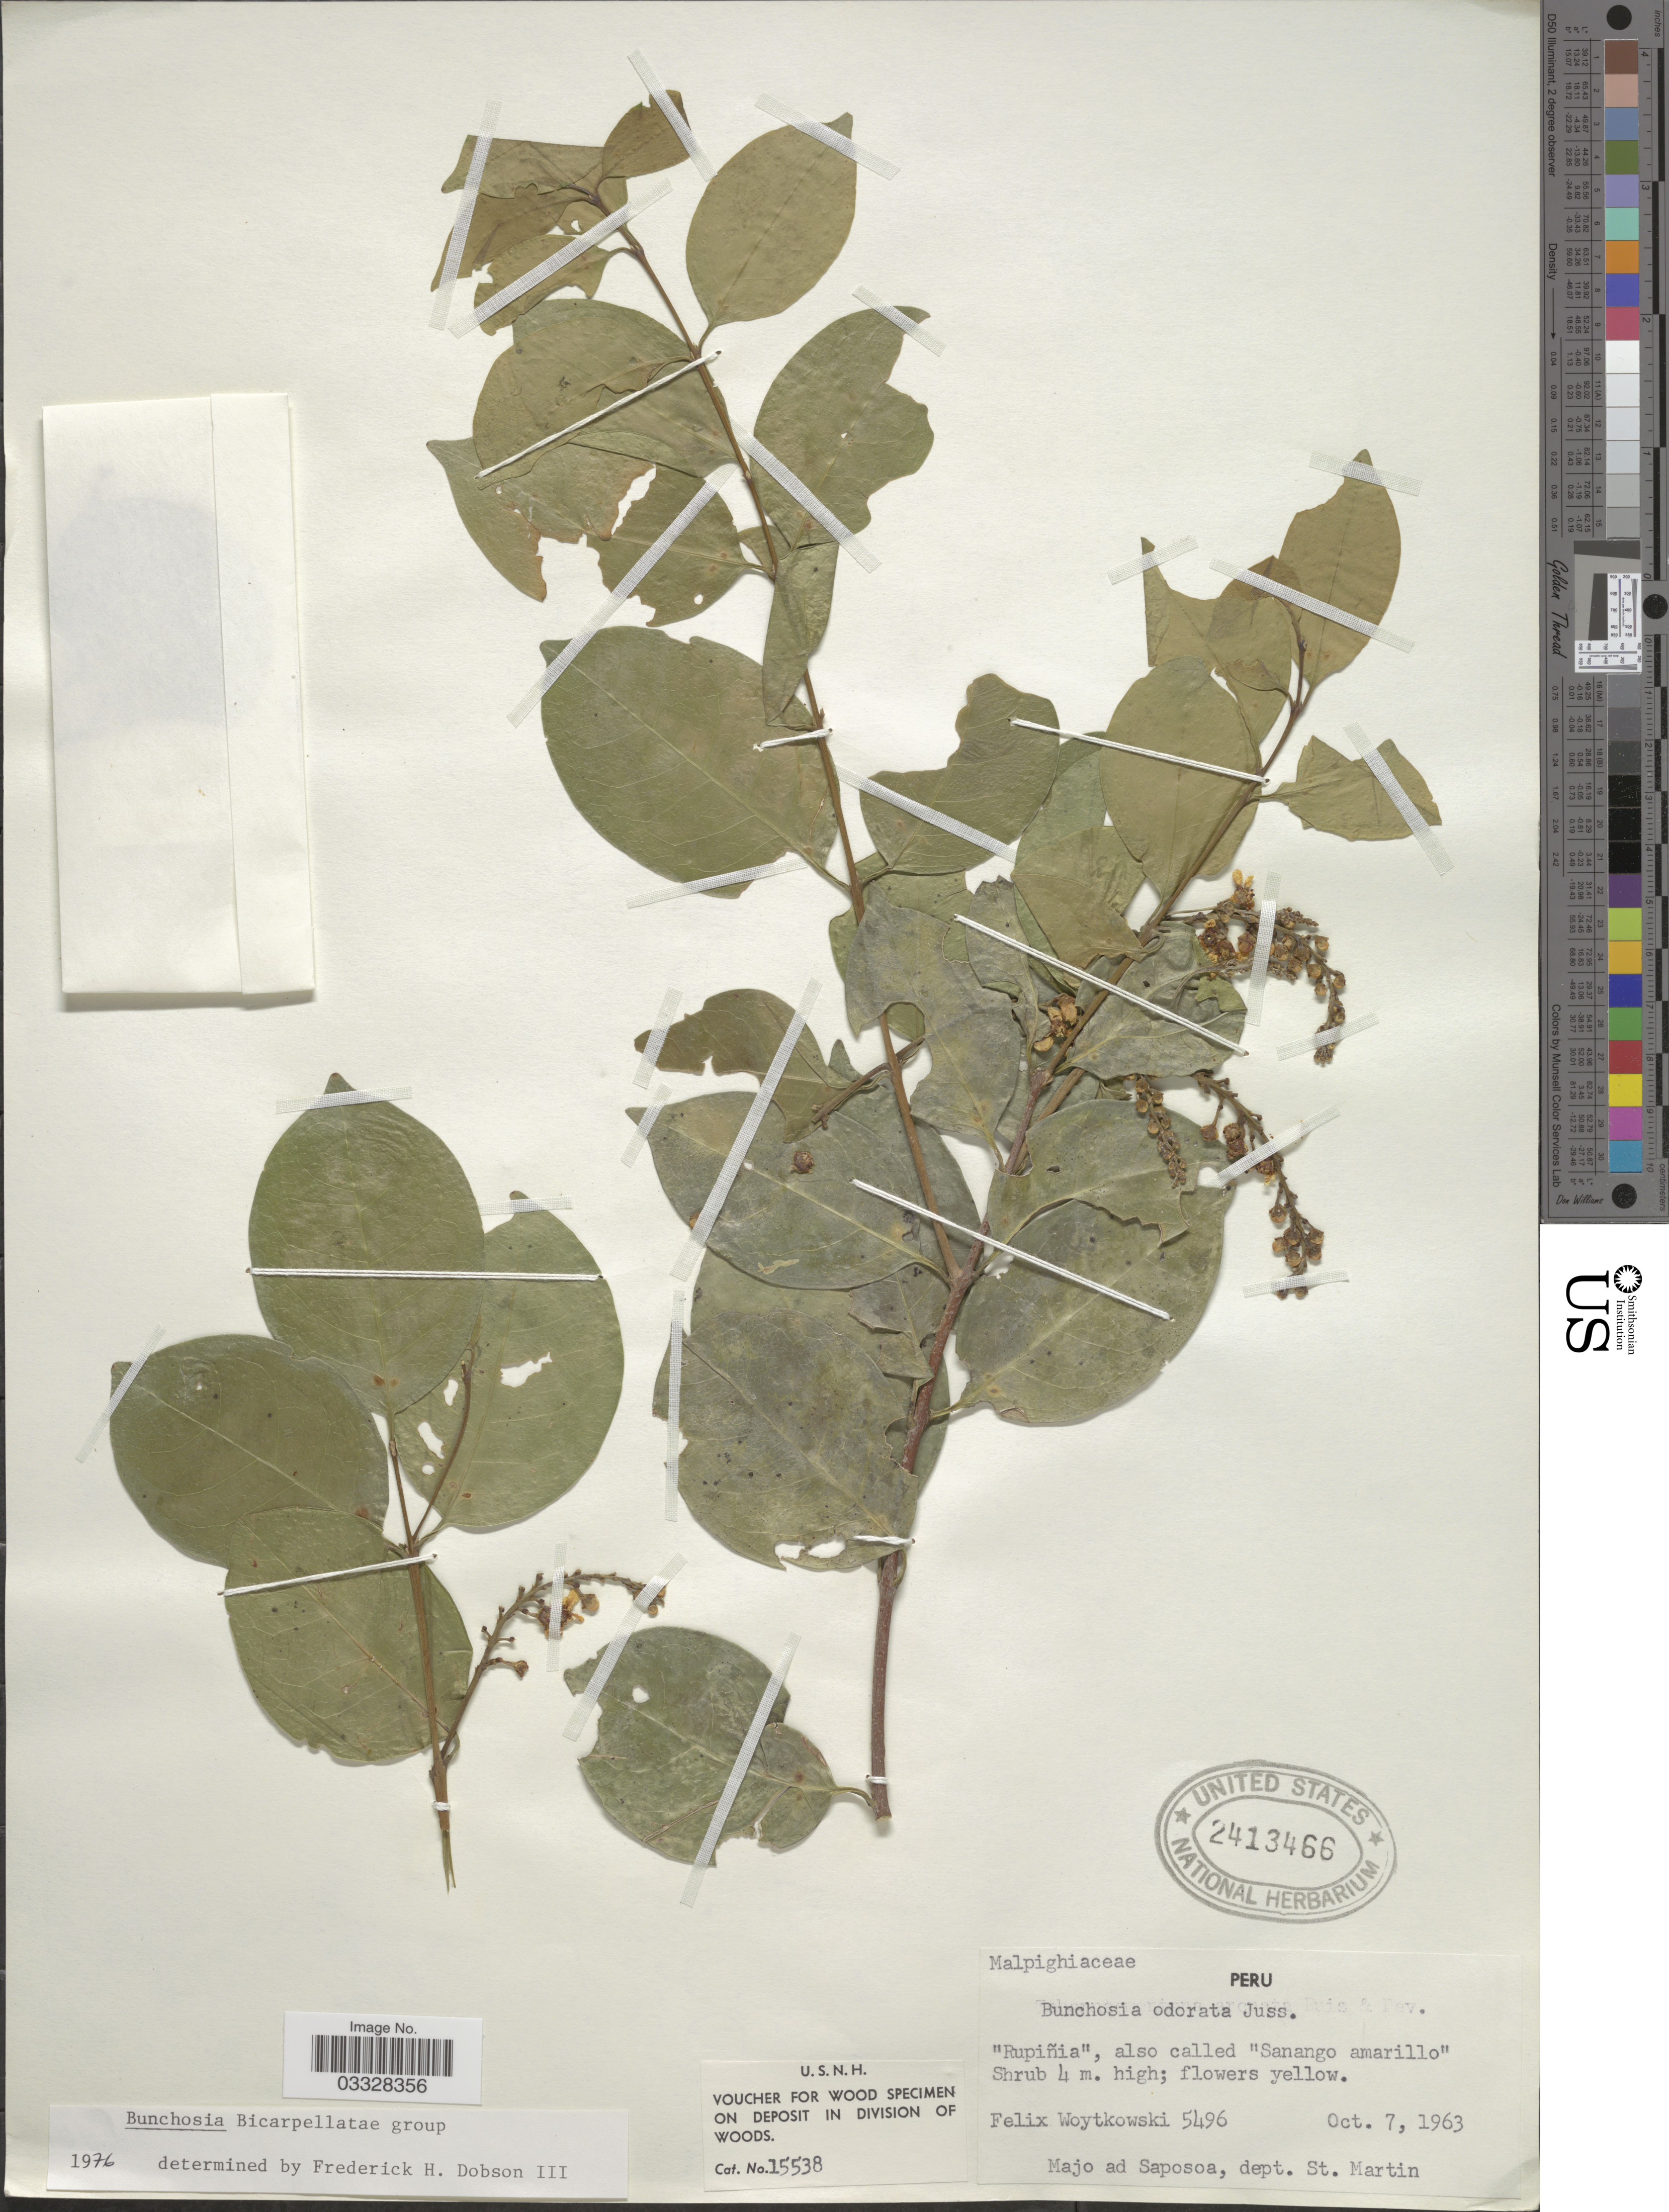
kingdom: Plantae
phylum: Tracheophyta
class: Magnoliopsida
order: Malpighiales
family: Malpighiaceae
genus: Bunchosia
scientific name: Bunchosia odorata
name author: (Jacq.) DC.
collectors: F. Woytkowski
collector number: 5496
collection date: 1963-10-07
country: Peru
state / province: San Martín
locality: Majo ad Saposoa, dept. St. Martin.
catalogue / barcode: US 2413466